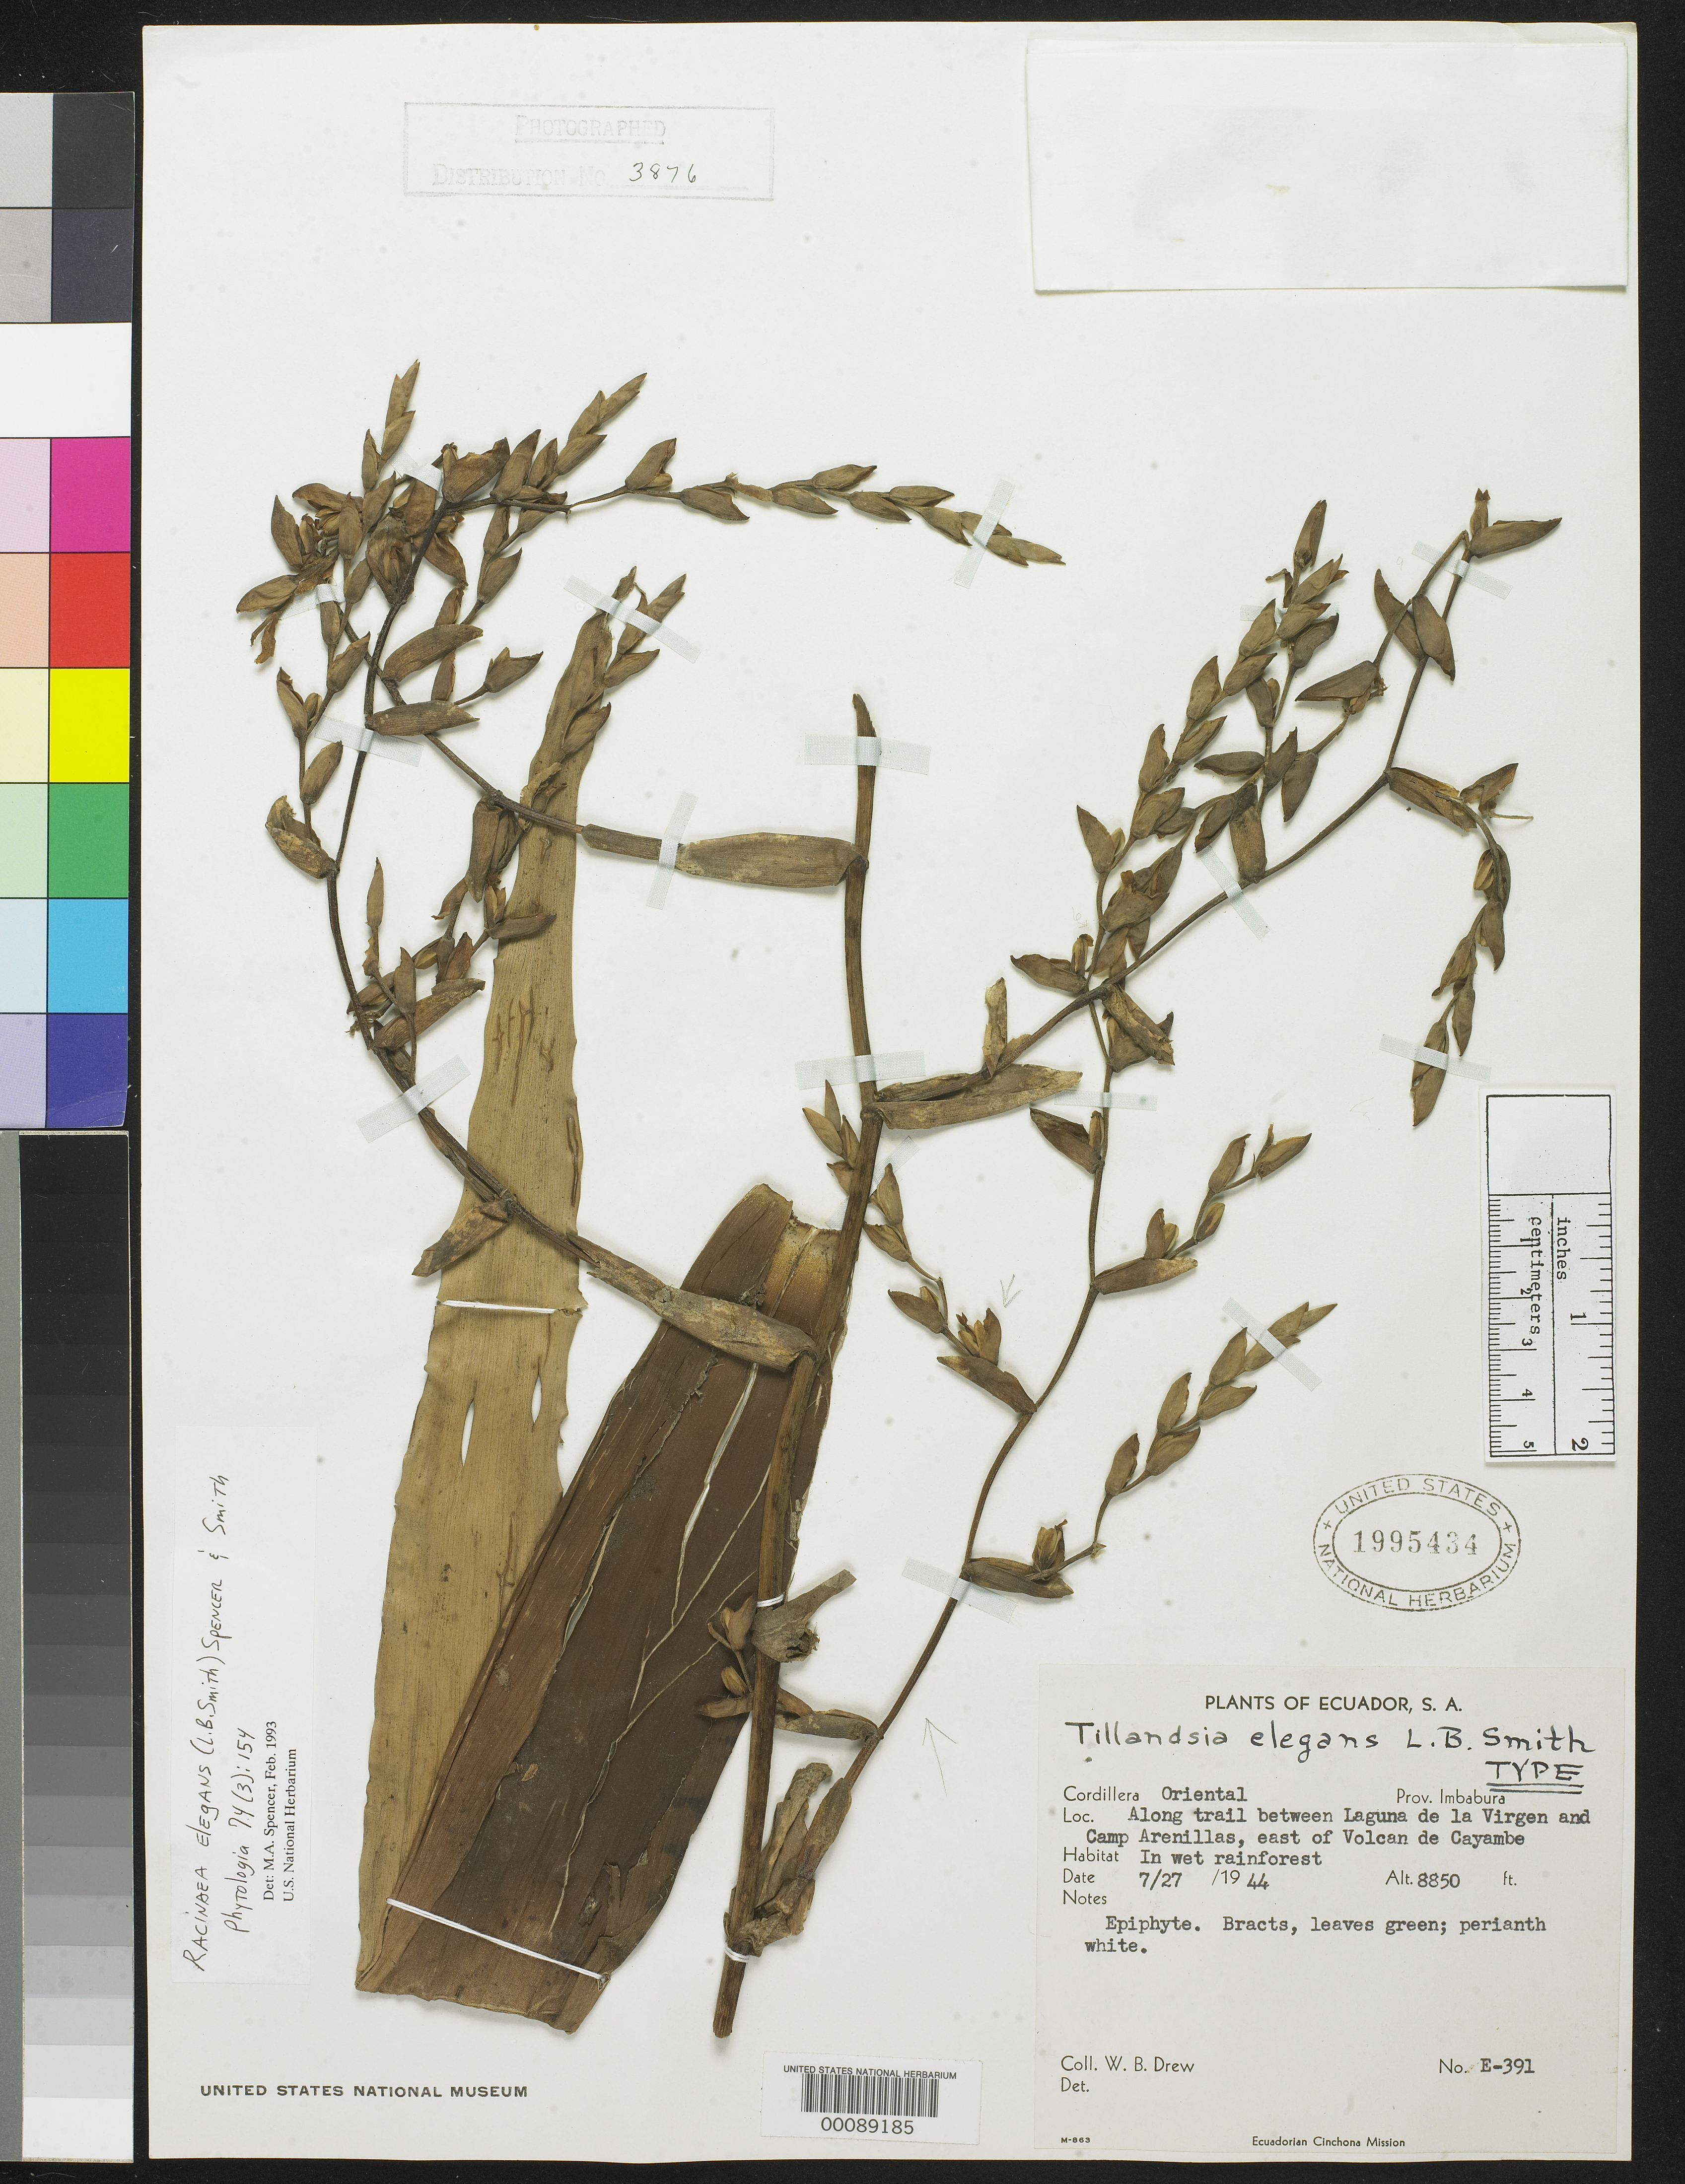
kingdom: Plantae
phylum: Tracheophyta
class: Liliopsida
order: Poales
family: Bromeliaceae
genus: Tillandsia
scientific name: Tillandsia elegans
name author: L.B. Sm.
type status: Holotype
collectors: W. B. Drew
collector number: E 391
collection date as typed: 27 Jul 1944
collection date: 1944-07-27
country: Ecuador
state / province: Imbabura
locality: Between Laguna de La Virgen and Camparenillas, E of Volcan de Cayambe.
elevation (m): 2697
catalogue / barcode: US 1995434